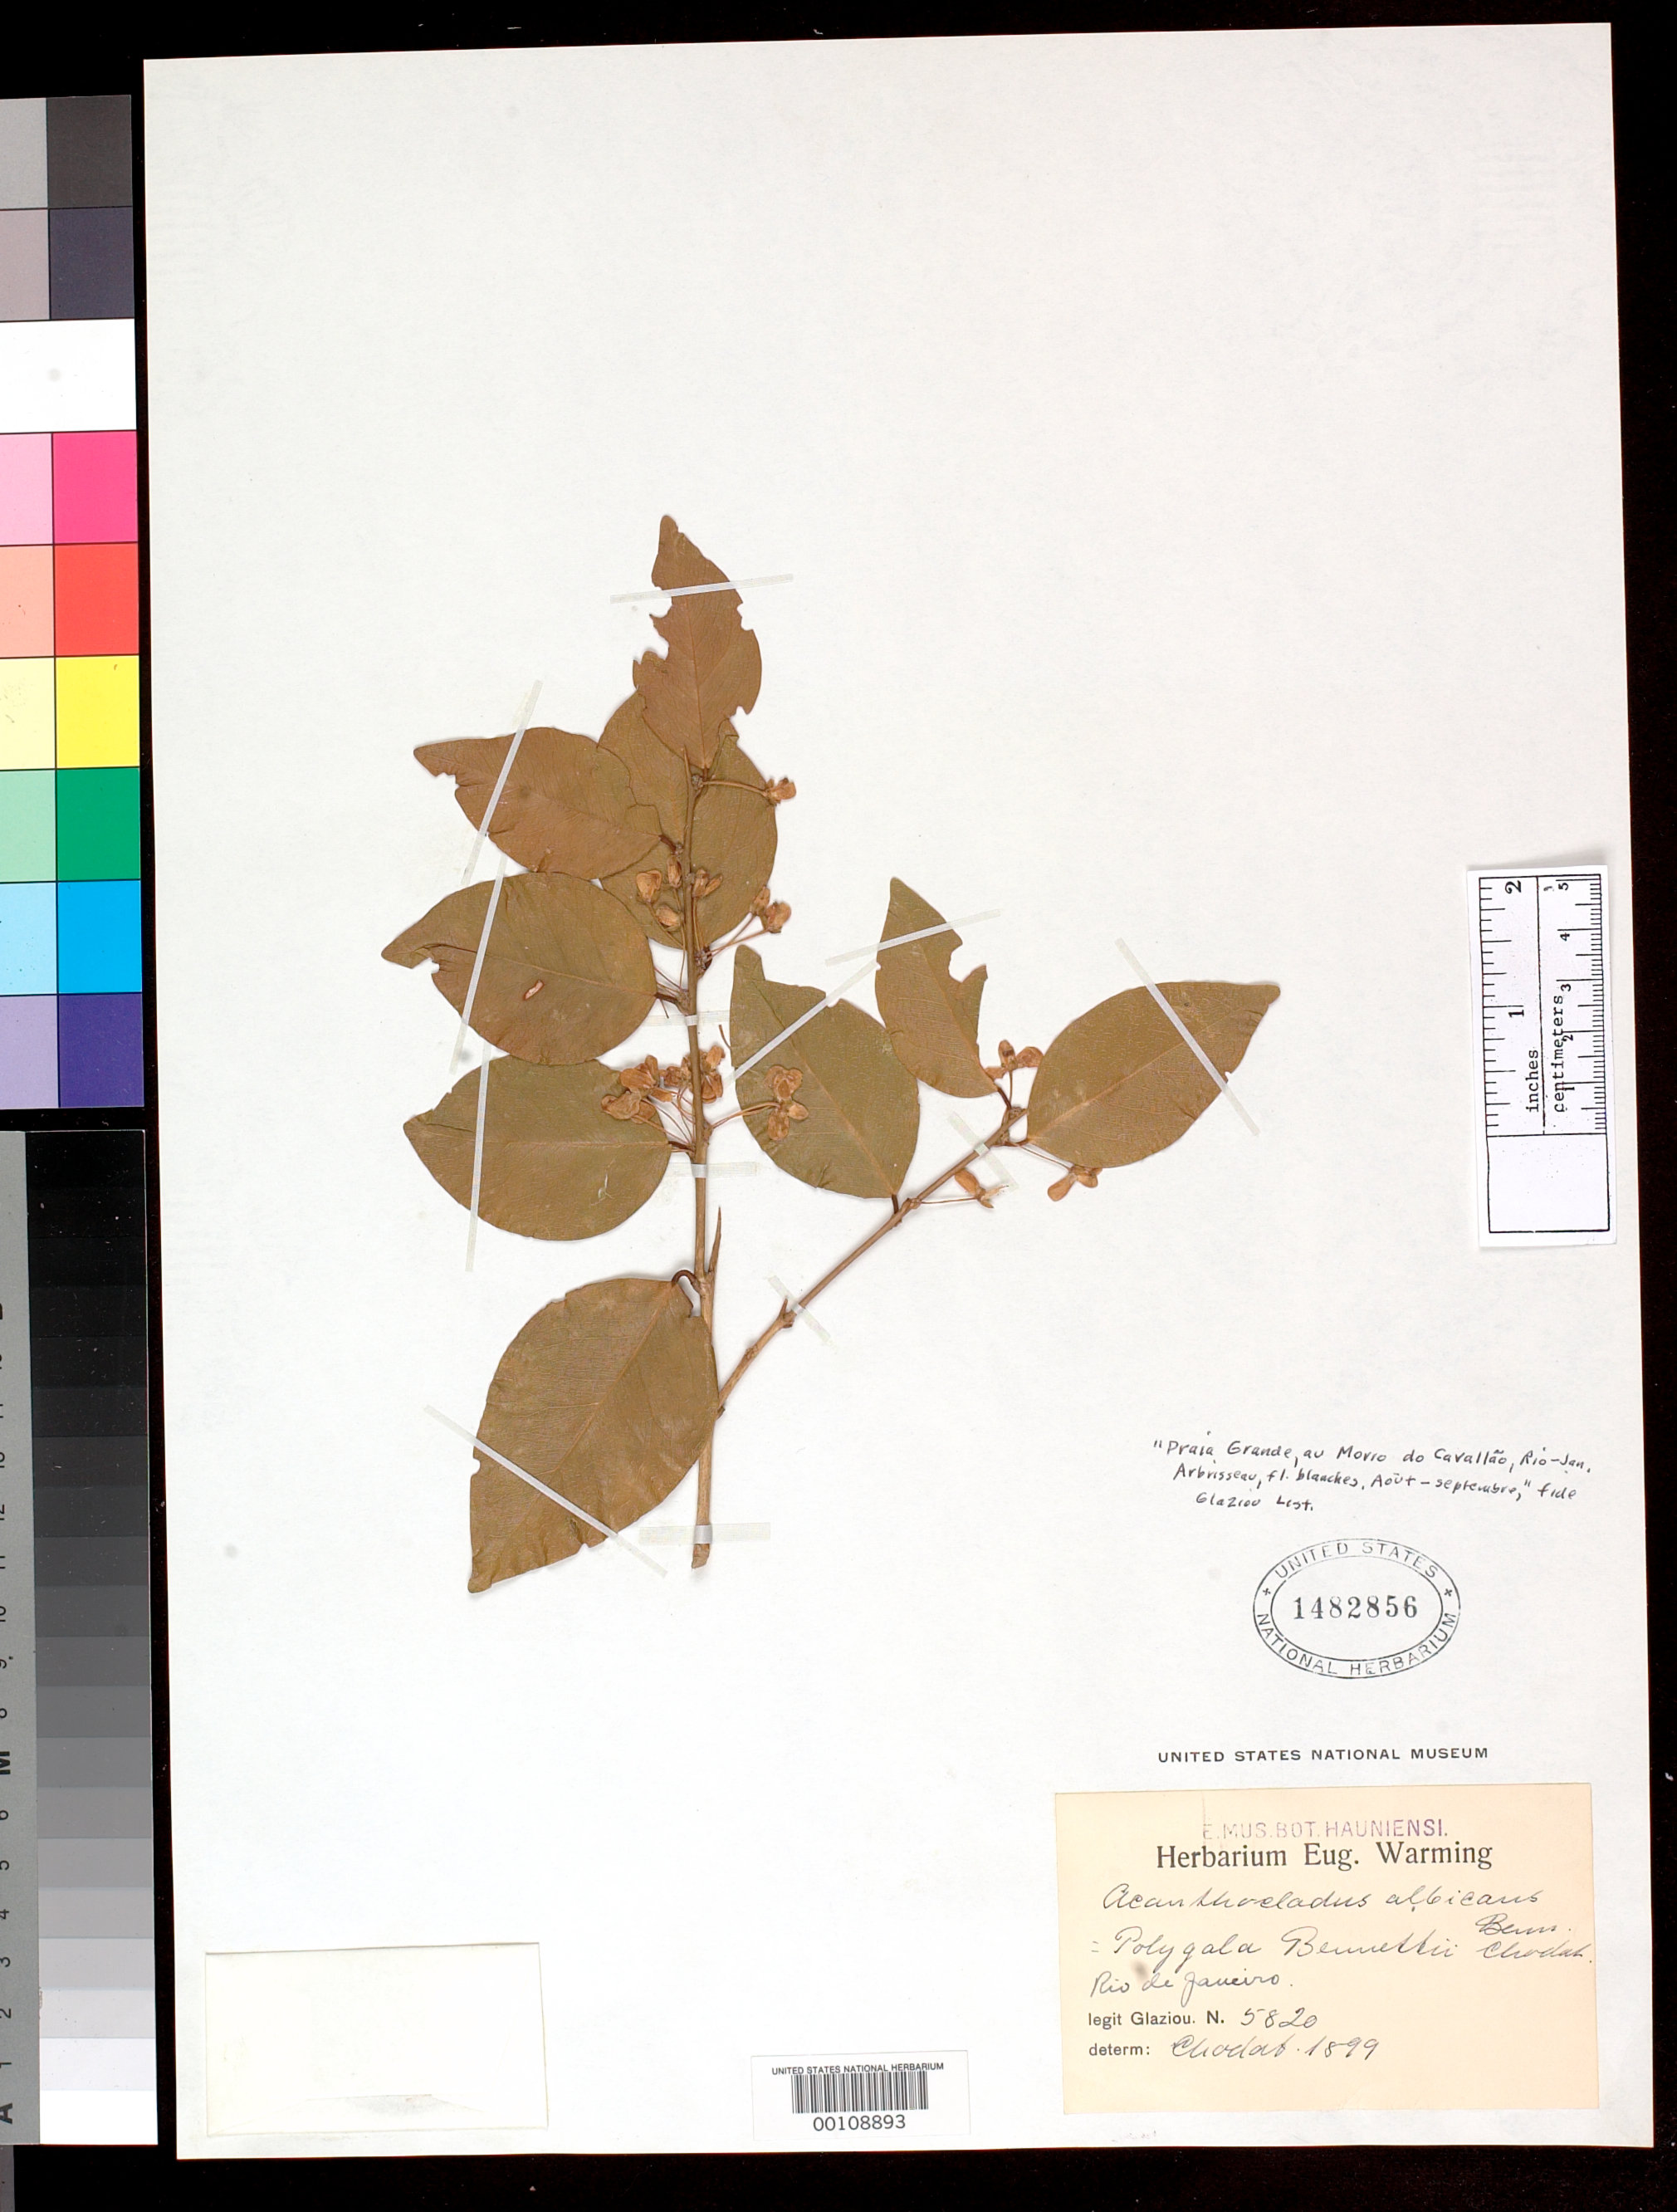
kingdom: Plantae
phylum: Tracheophyta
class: Magnoliopsida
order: Fabales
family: Polygalaceae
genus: Acanthocladus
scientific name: Acanthocladus albicans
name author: A.W. Benn. in Mart.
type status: Type Collection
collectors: A. F. M. Glaziou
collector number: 5820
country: Brazil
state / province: Rio de Janeiro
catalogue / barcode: US 1482856